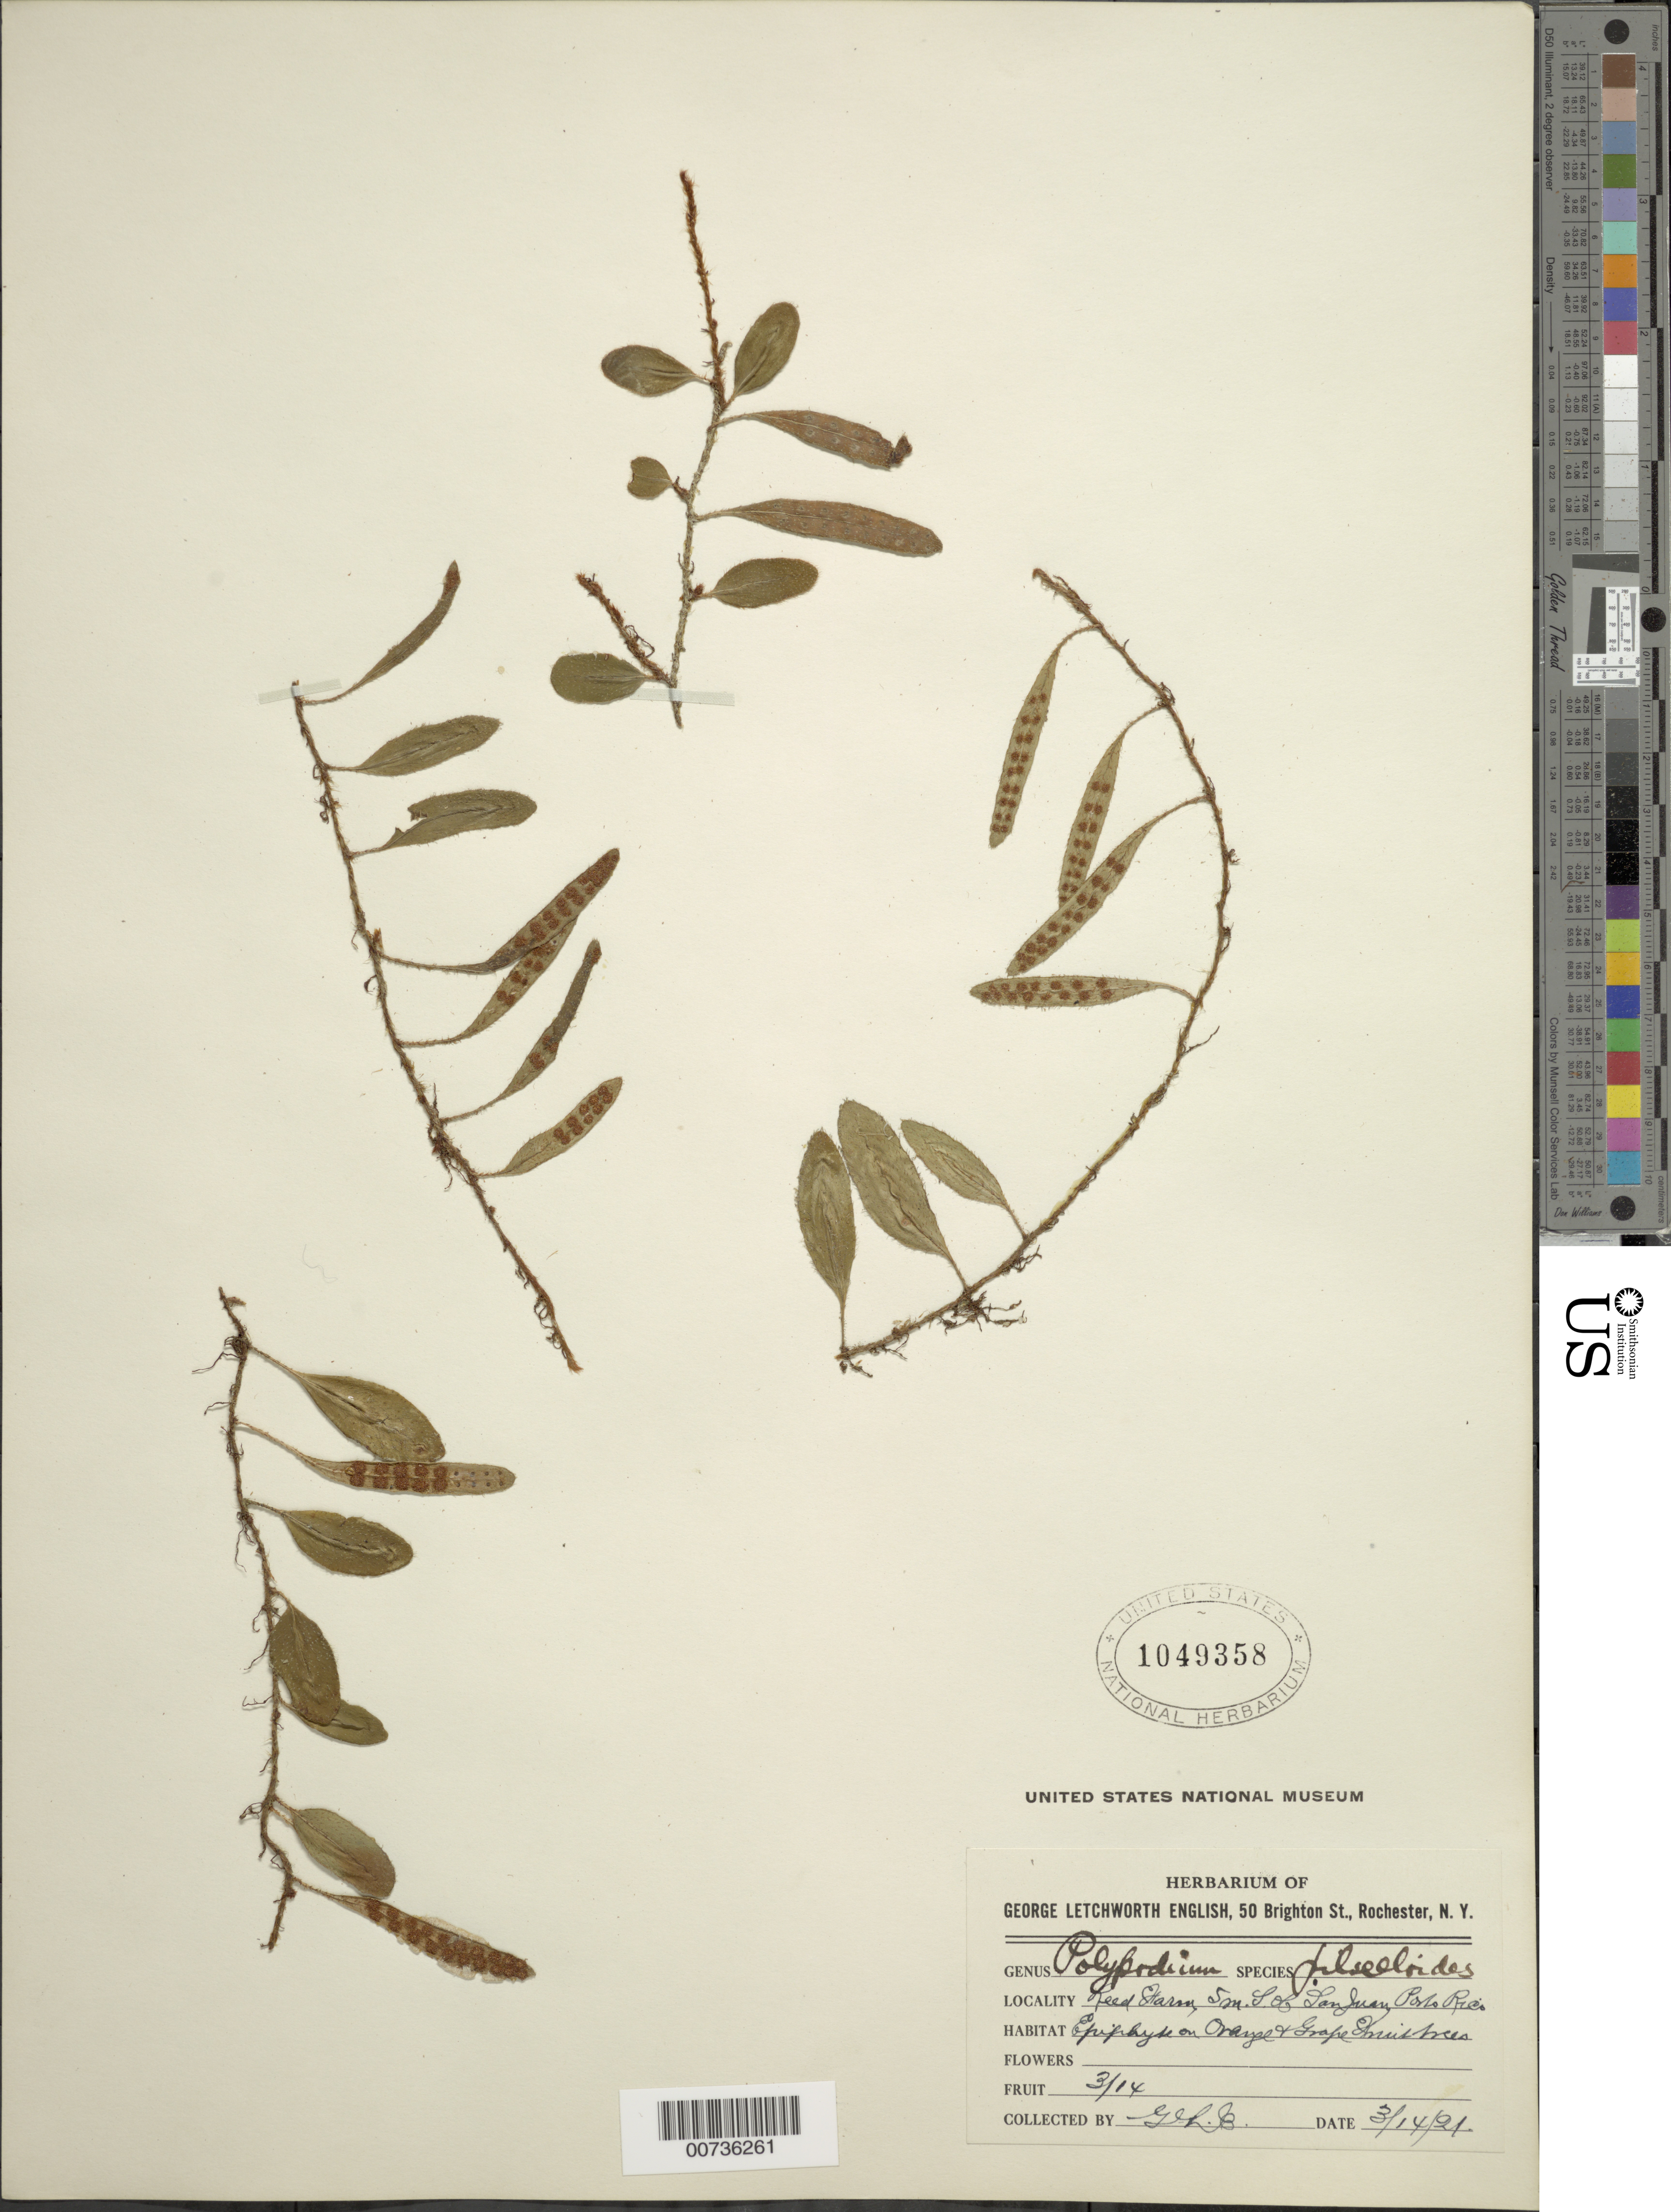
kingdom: Plantae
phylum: Tracheophyta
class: Polypodiopsida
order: Polypodiales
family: Polypodiaceae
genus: Microgramma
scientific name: Microgramma piloselloides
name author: (L.) Copel.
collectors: G. English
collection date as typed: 14 Mar 1921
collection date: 1921-03-14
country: Puerto Rico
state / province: San Juan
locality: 5 m. South of San Juan, Road Farm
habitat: Epiphyte on orange & grape fruit trees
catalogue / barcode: US 1049358